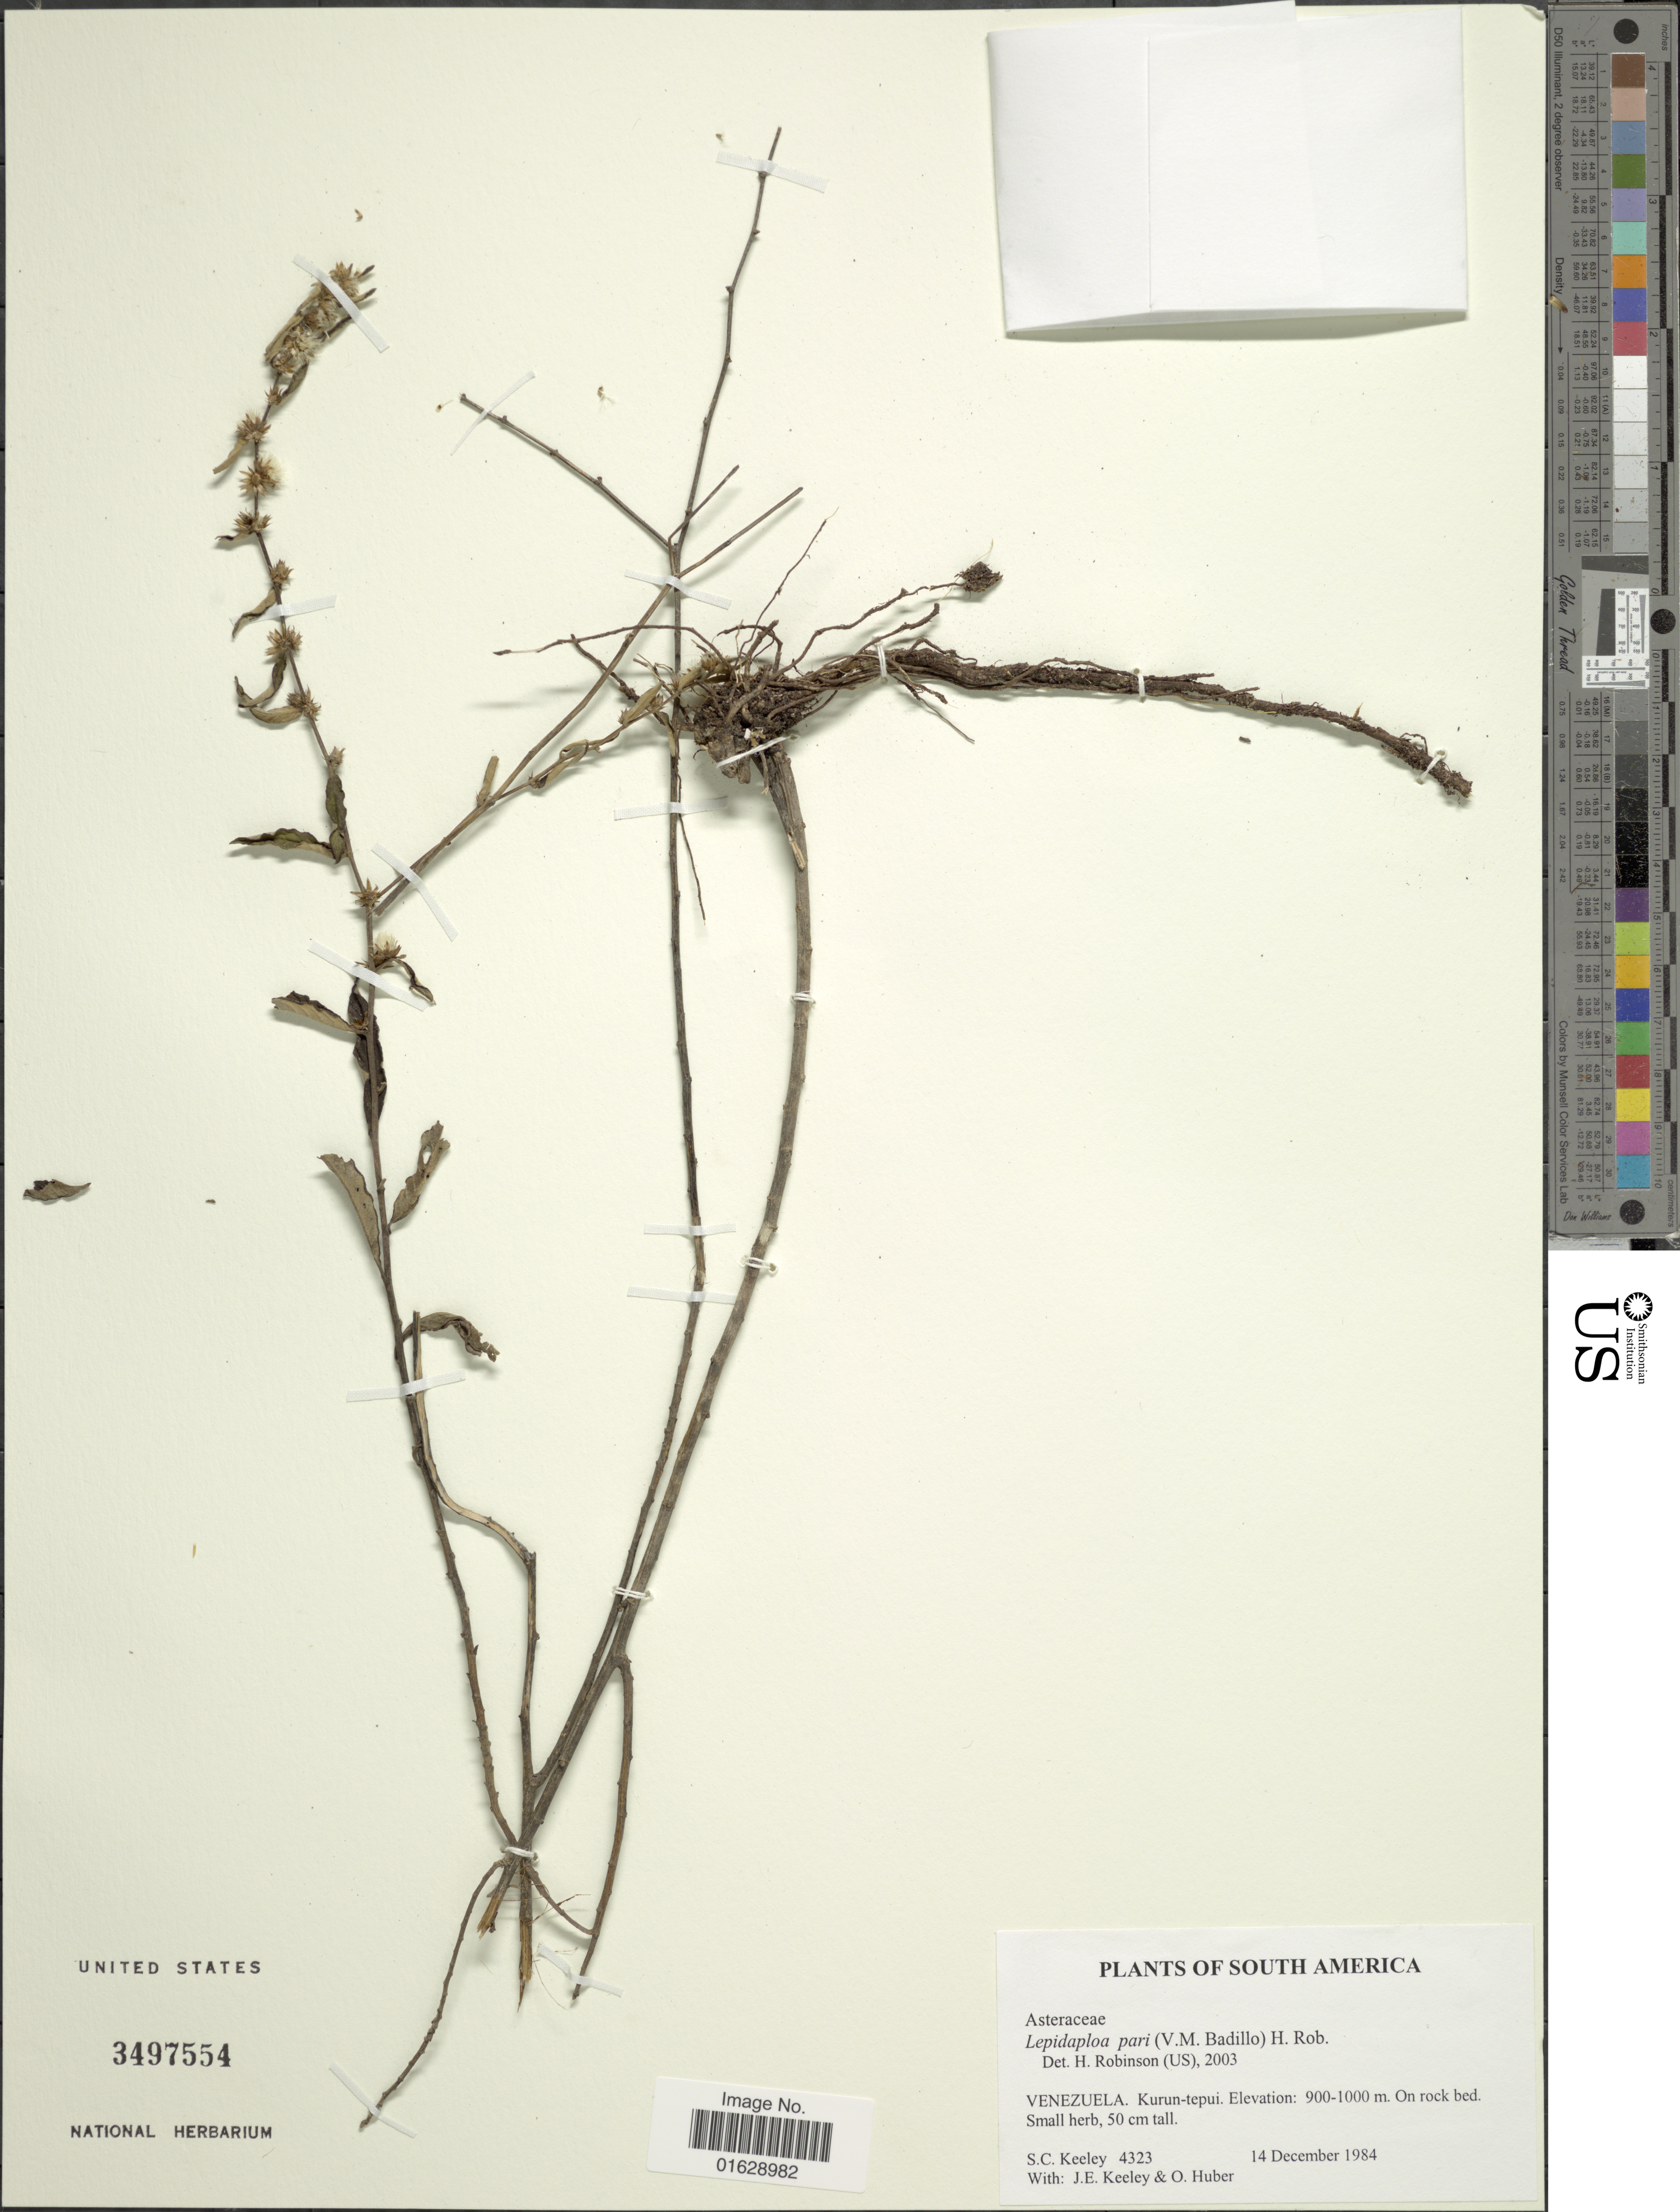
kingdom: Plantae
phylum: Tracheophyta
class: Magnoliopsida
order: Asterales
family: Asteraceae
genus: Lepidaploa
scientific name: Lepidaploa pari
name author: (V.M. Badillo) H. Rob.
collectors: S. C. Keeley, J. E. Keeley & O. Huber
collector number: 4323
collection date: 1984-12-14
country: Venezuela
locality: Kurun-tepui.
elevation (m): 900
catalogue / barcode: US 3497554